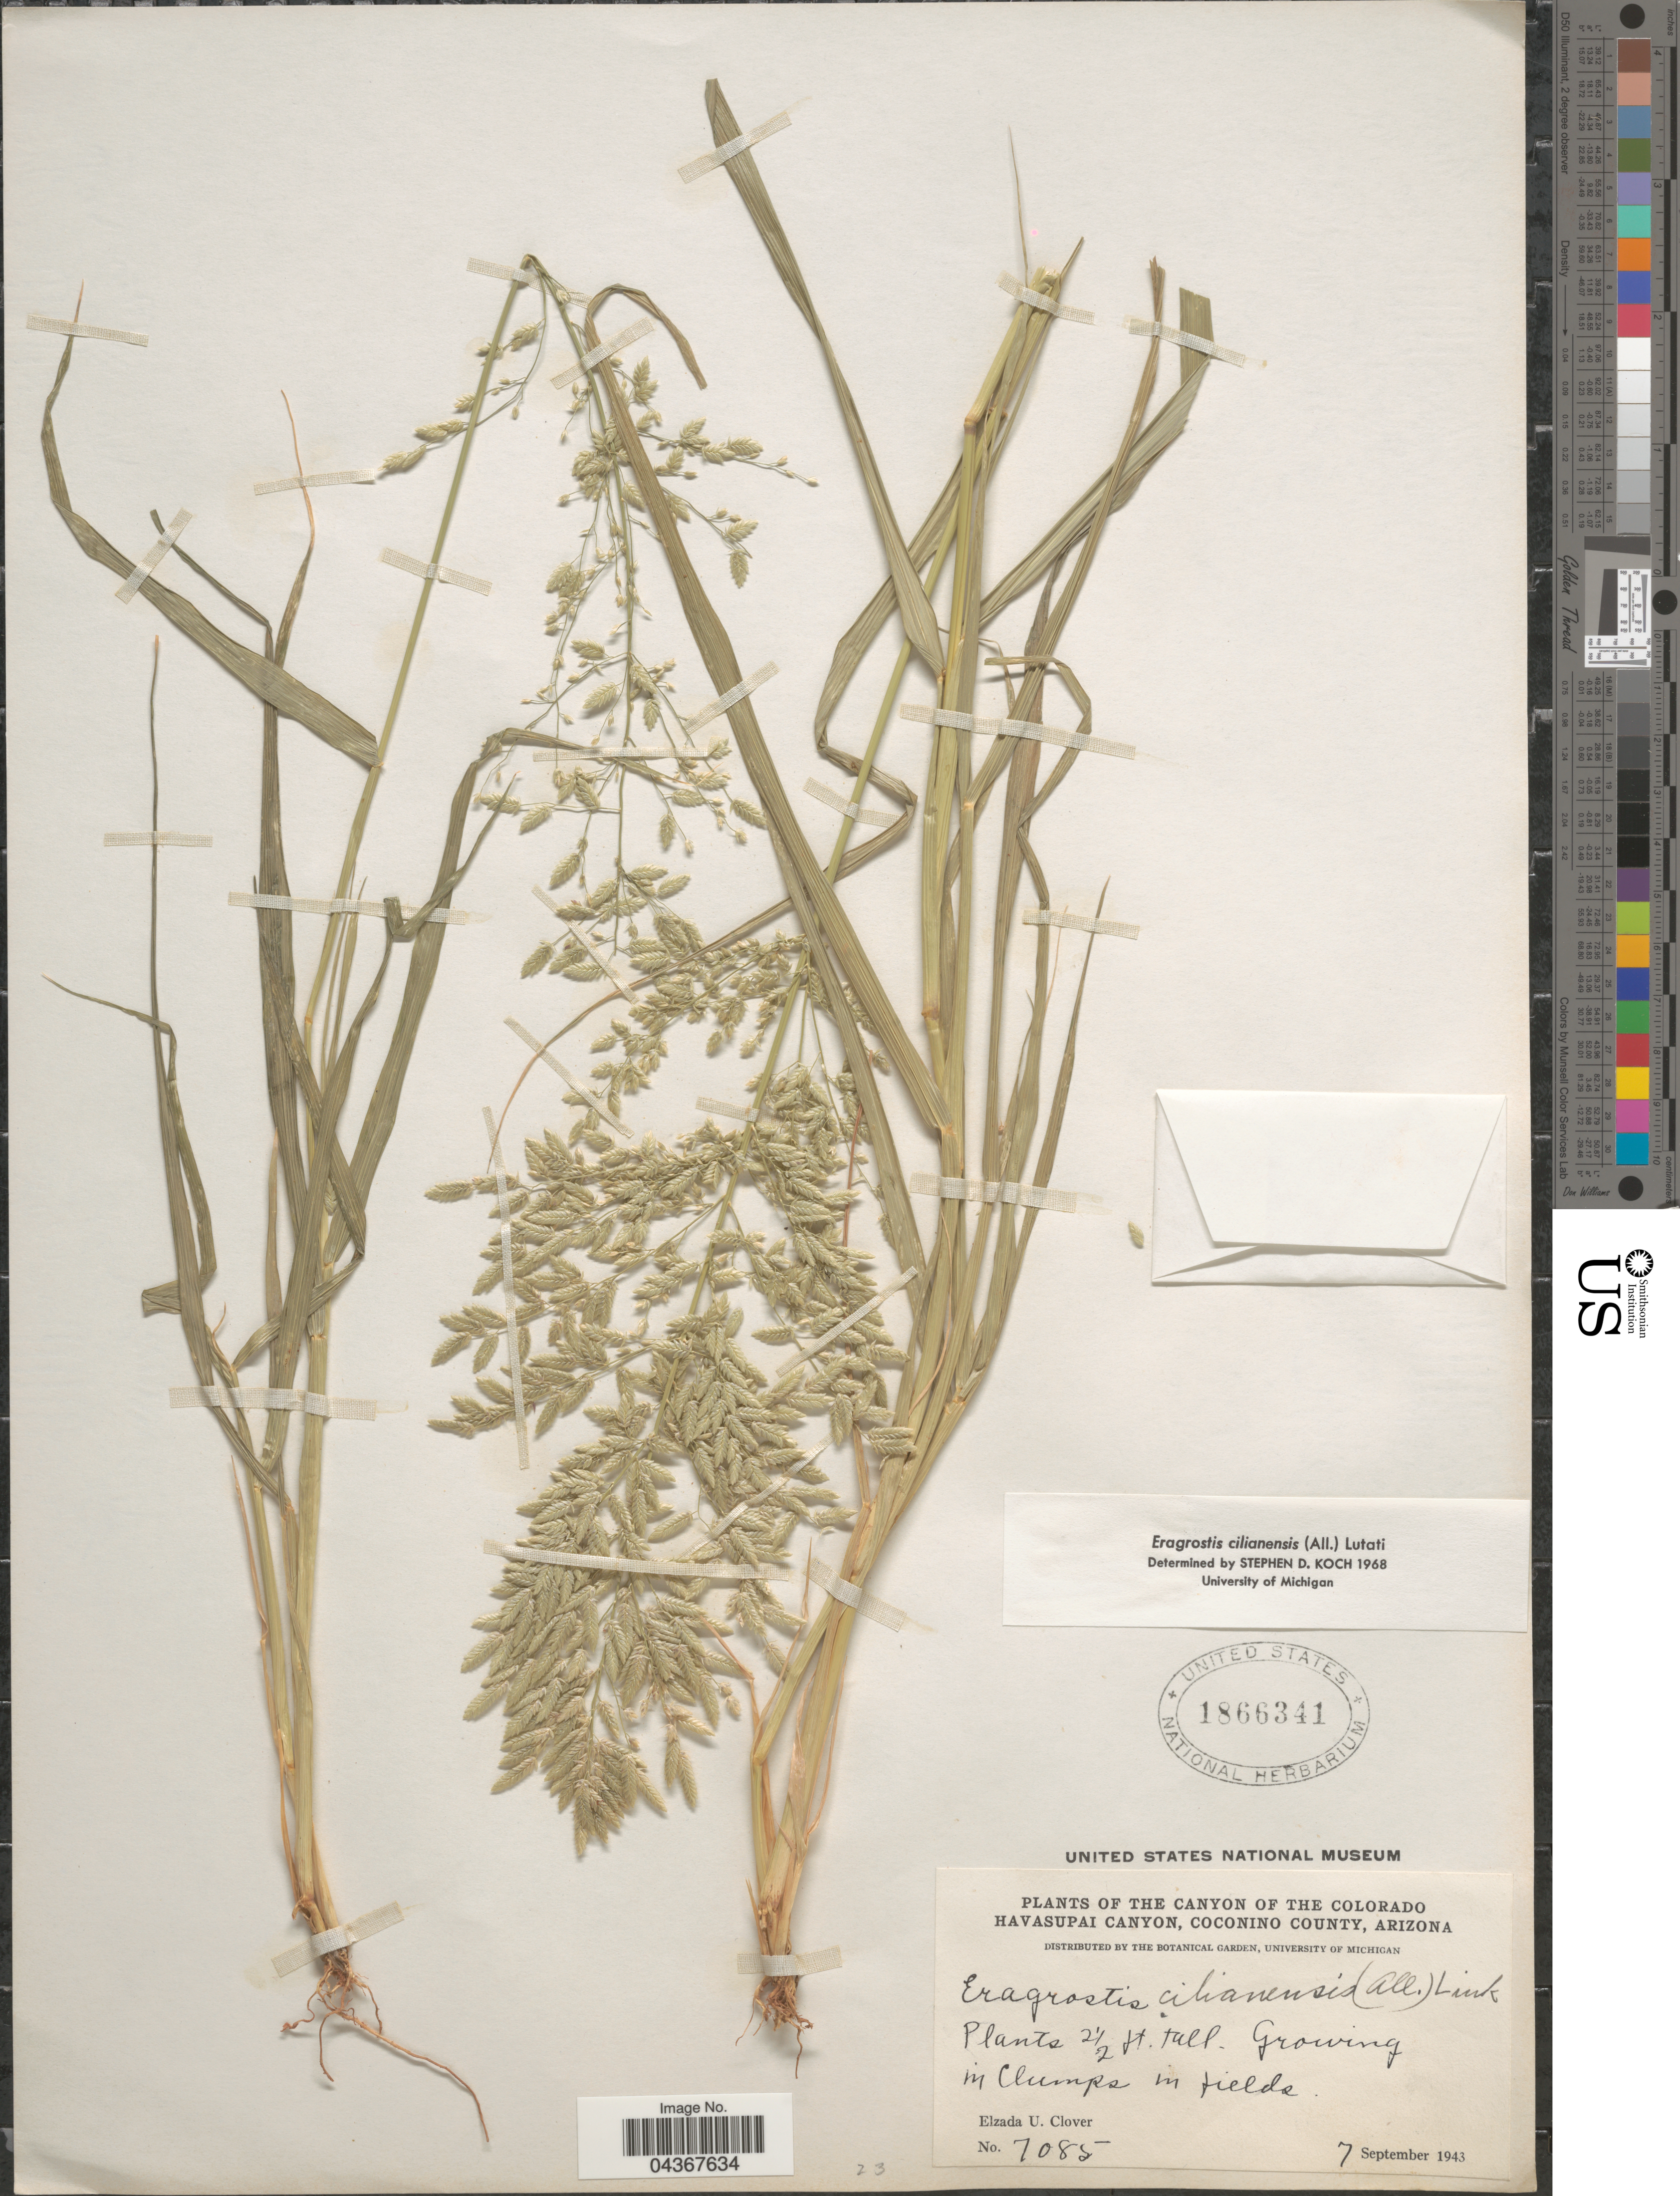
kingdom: Plantae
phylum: Tracheophyta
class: Liliopsida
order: Poales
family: Poaceae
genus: Eragrostis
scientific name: Eragrostis cilianensis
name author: (Bellardi) Vignolo ex Janch.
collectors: E. U. Clover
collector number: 7085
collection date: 1943-09-07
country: United States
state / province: Arizona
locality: The Canyon of the Colorado Havasupai Canyon, Coconino County.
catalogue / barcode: US 1866341